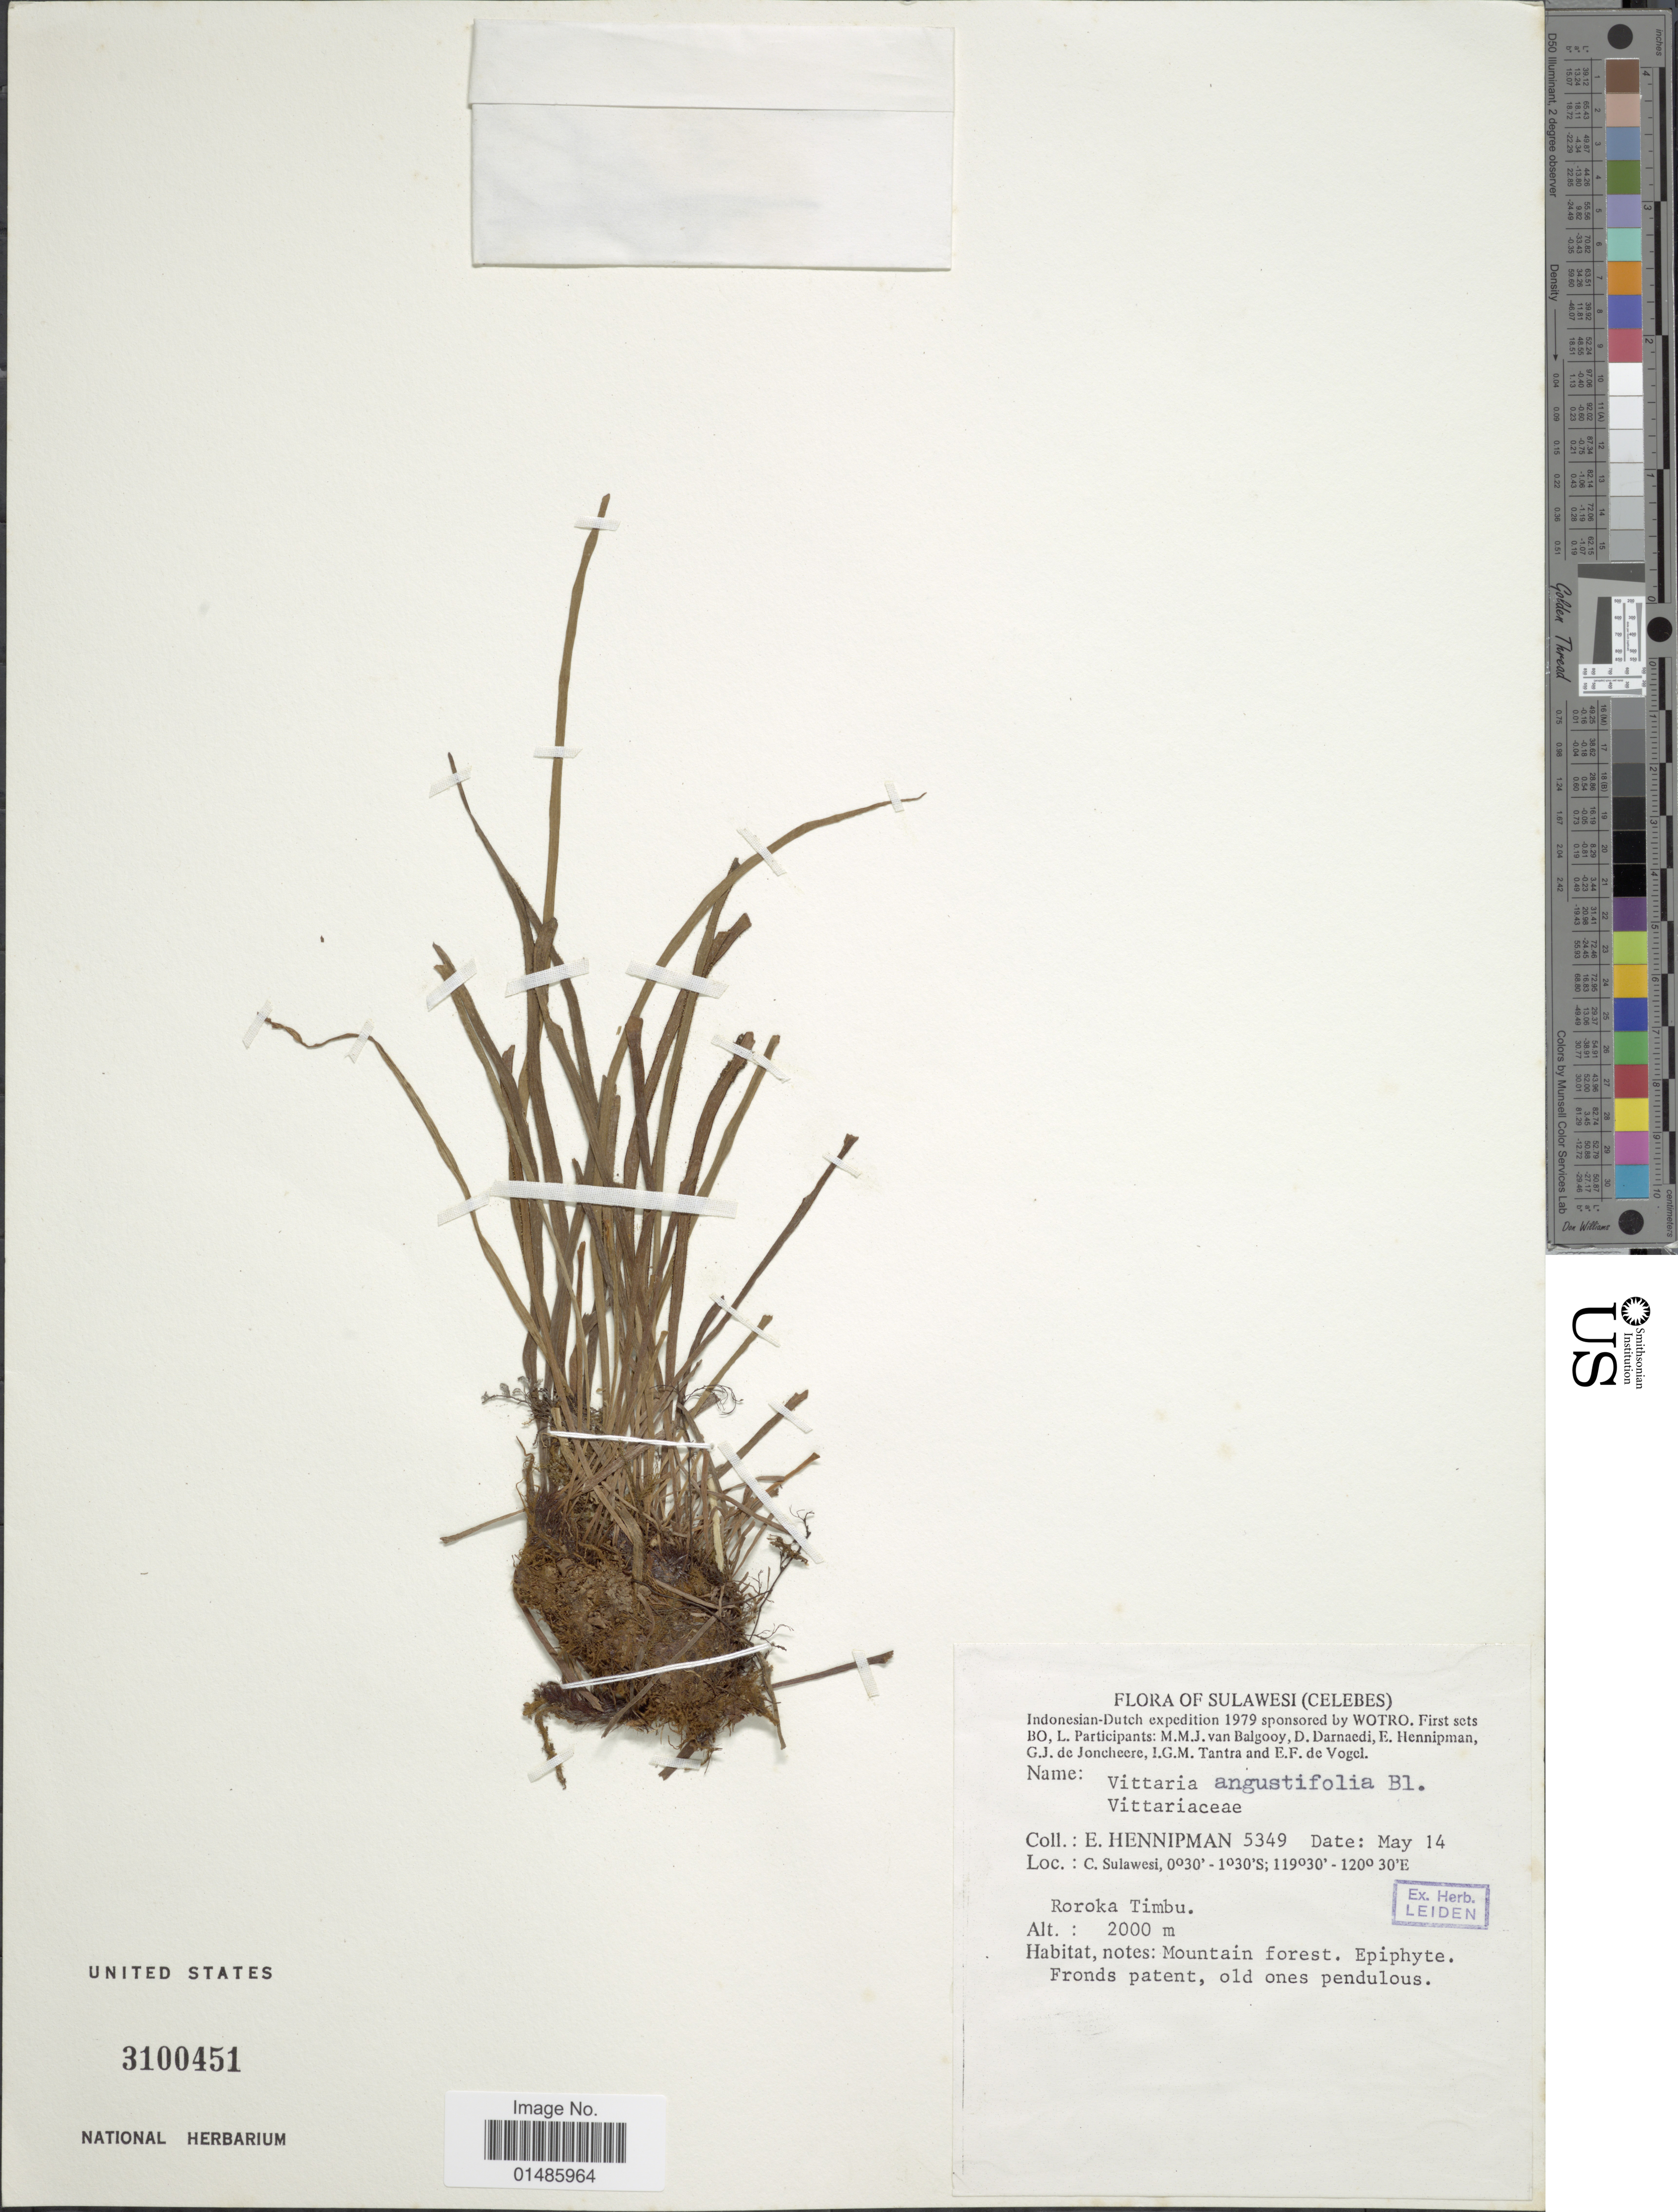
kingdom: Plantae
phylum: Tracheophyta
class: Polypodiopsida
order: Polypodiales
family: Pteridaceae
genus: Haplopteris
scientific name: Haplopteris angustifolia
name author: (Blume) E.H. Crane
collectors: E. Hennipman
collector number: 5349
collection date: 1979-05-14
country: Indonesia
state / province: Sulawesi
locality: C. Sulawesi. Roroka Timbu.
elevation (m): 2000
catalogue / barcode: US 3100451